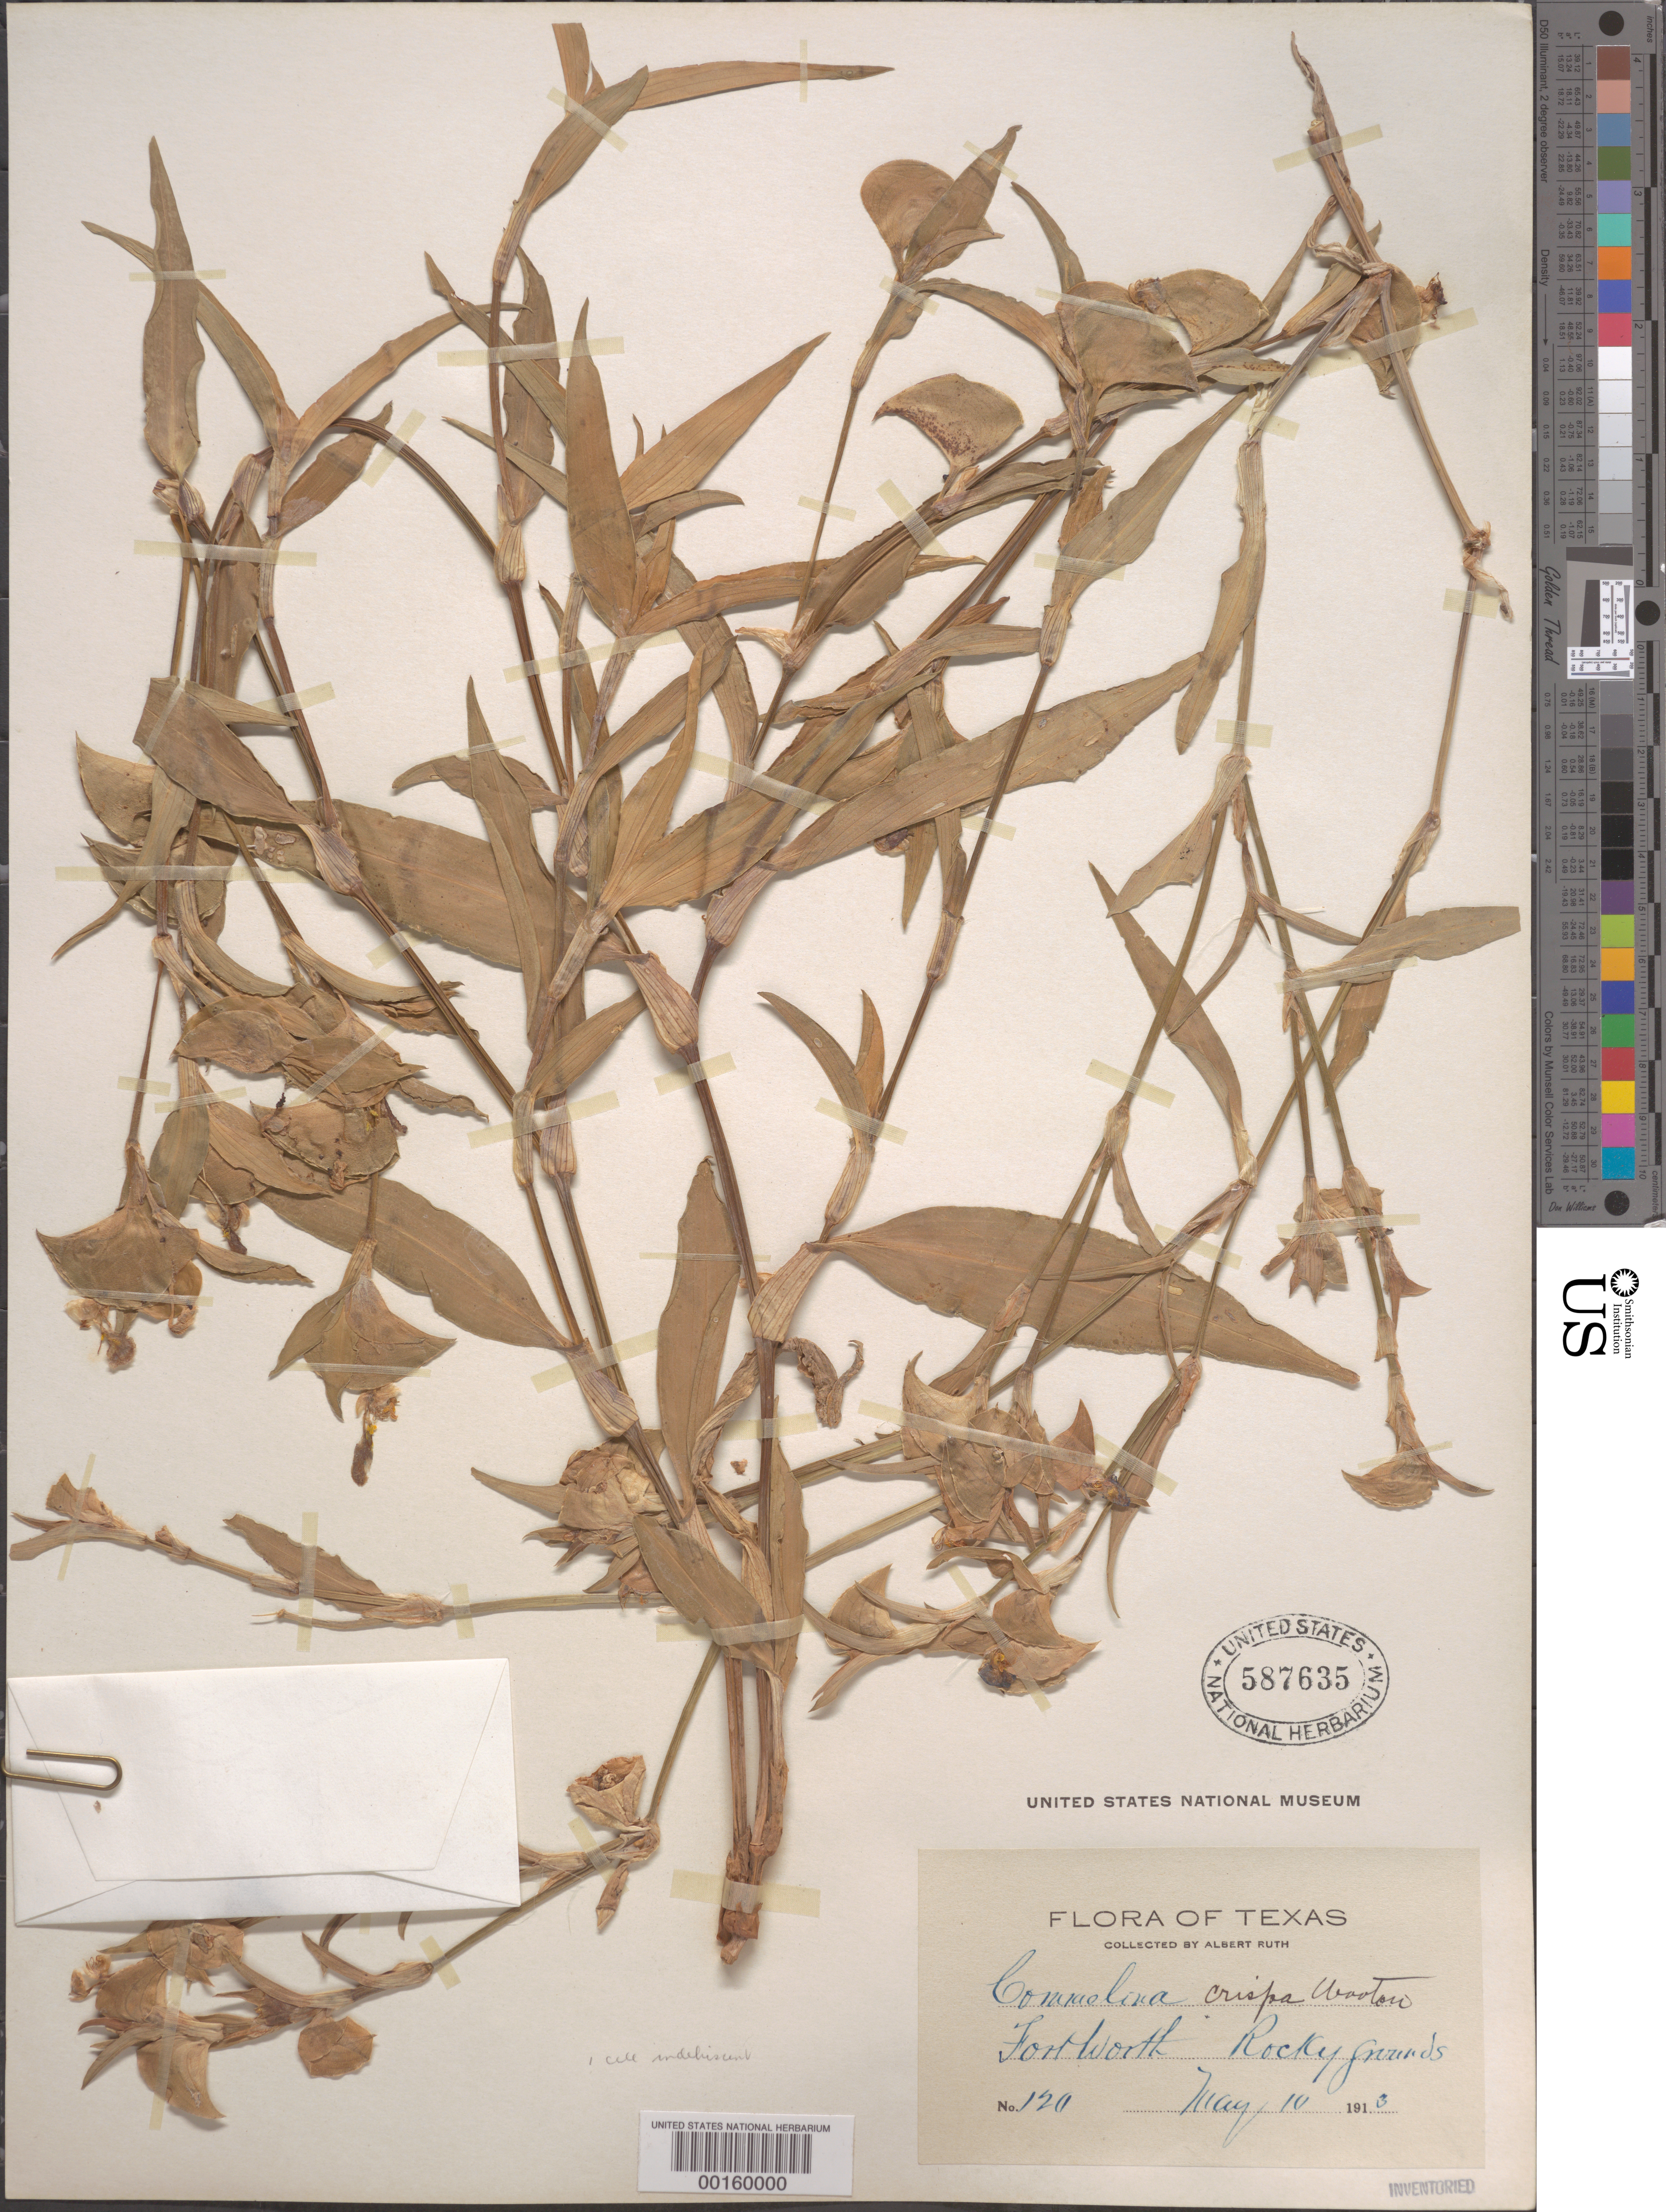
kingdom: Plantae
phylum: Tracheophyta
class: Liliopsida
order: Commelinales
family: Commelinaceae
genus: Commelina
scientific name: Commelina erecta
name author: L.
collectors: A. Ruth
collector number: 120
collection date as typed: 10 May 1913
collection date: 1913-05-10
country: United States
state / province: Texas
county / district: Tarrant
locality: Fort worth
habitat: Rocky ground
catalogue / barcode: US 587635